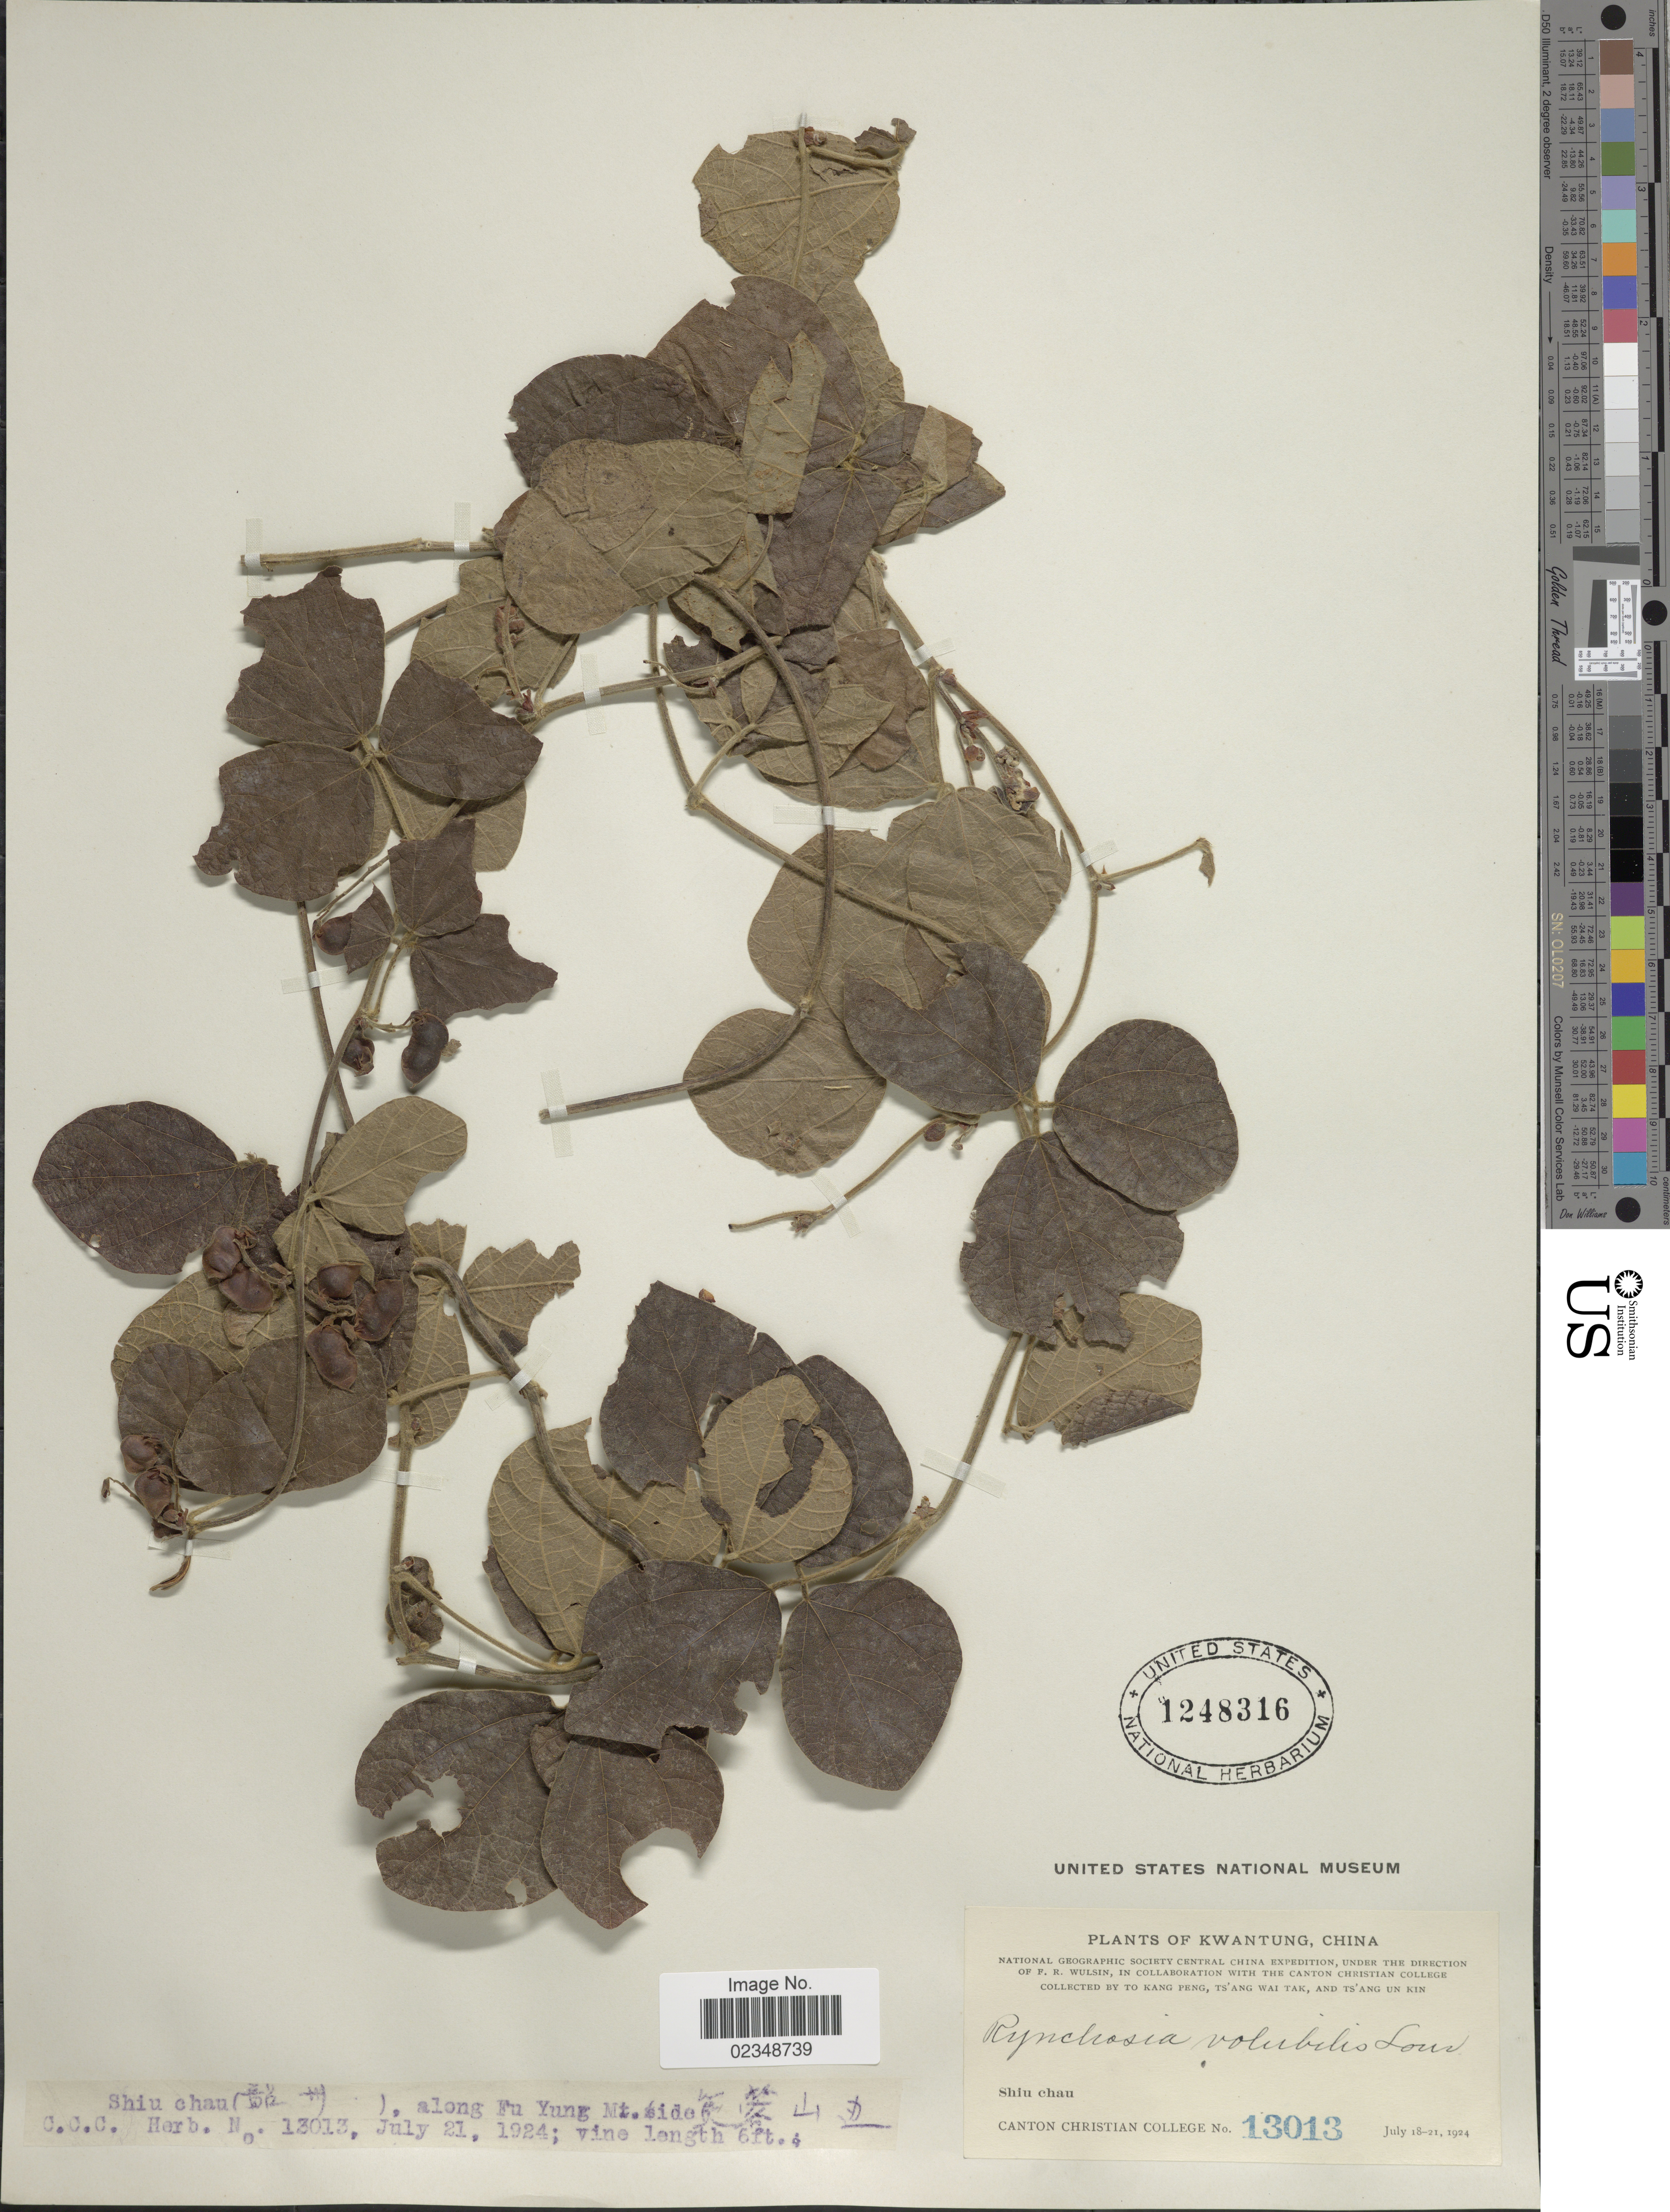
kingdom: Plantae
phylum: Tracheophyta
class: Magnoliopsida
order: Fabales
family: Fabaceae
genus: Rhynchosia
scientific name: Rhynchosia volubilis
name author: (Michx.) Wood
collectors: Canton Christian College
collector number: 13013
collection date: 1924-07-21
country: China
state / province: Guangdong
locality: Kwantung, Shiu chau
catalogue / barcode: US 1248316